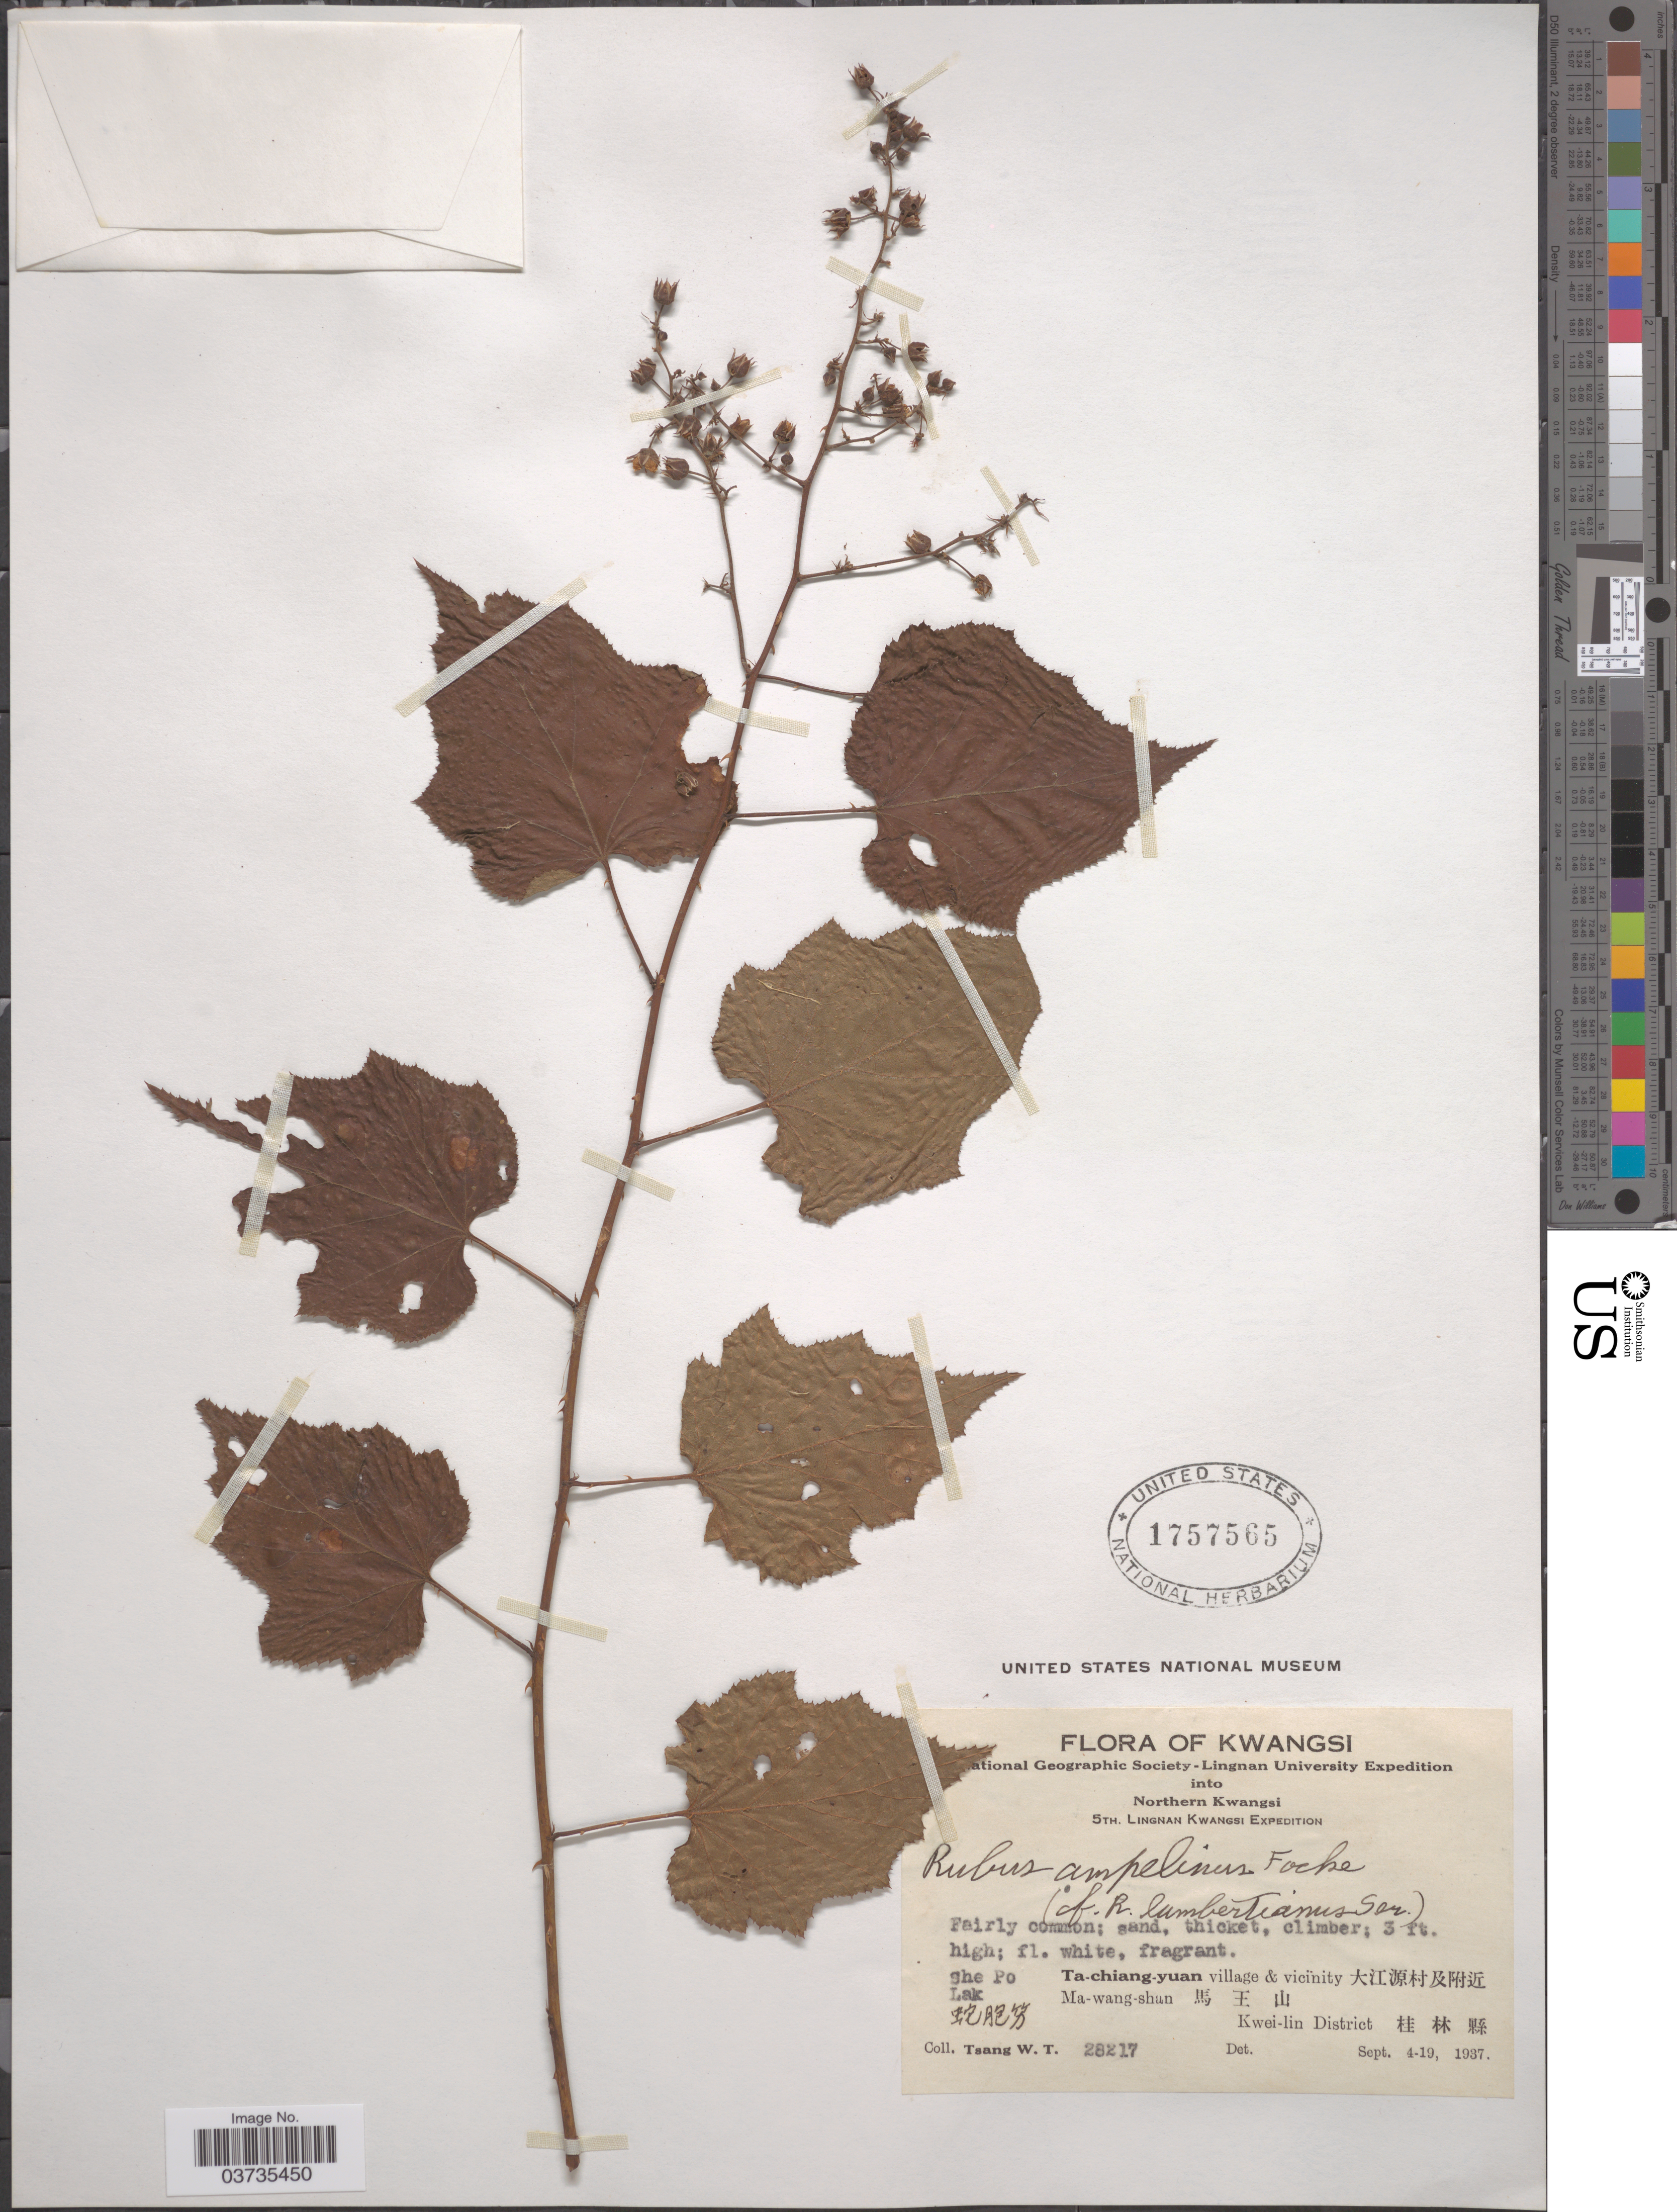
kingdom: Plantae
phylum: Tracheophyta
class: Magnoliopsida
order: Rosales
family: Rosaceae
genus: Rubus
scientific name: Rubus ampelinus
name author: Focke ex Diels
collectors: W. T. Tsang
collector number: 28217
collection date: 1937-09-04/1937-09-19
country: China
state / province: Guangxi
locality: Northern Kwangsi. She Po Lak. Ta-chiang-yuan village & vicinity X, Ma-wang-shan X. Kwei-lin District X.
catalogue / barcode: US 1757565